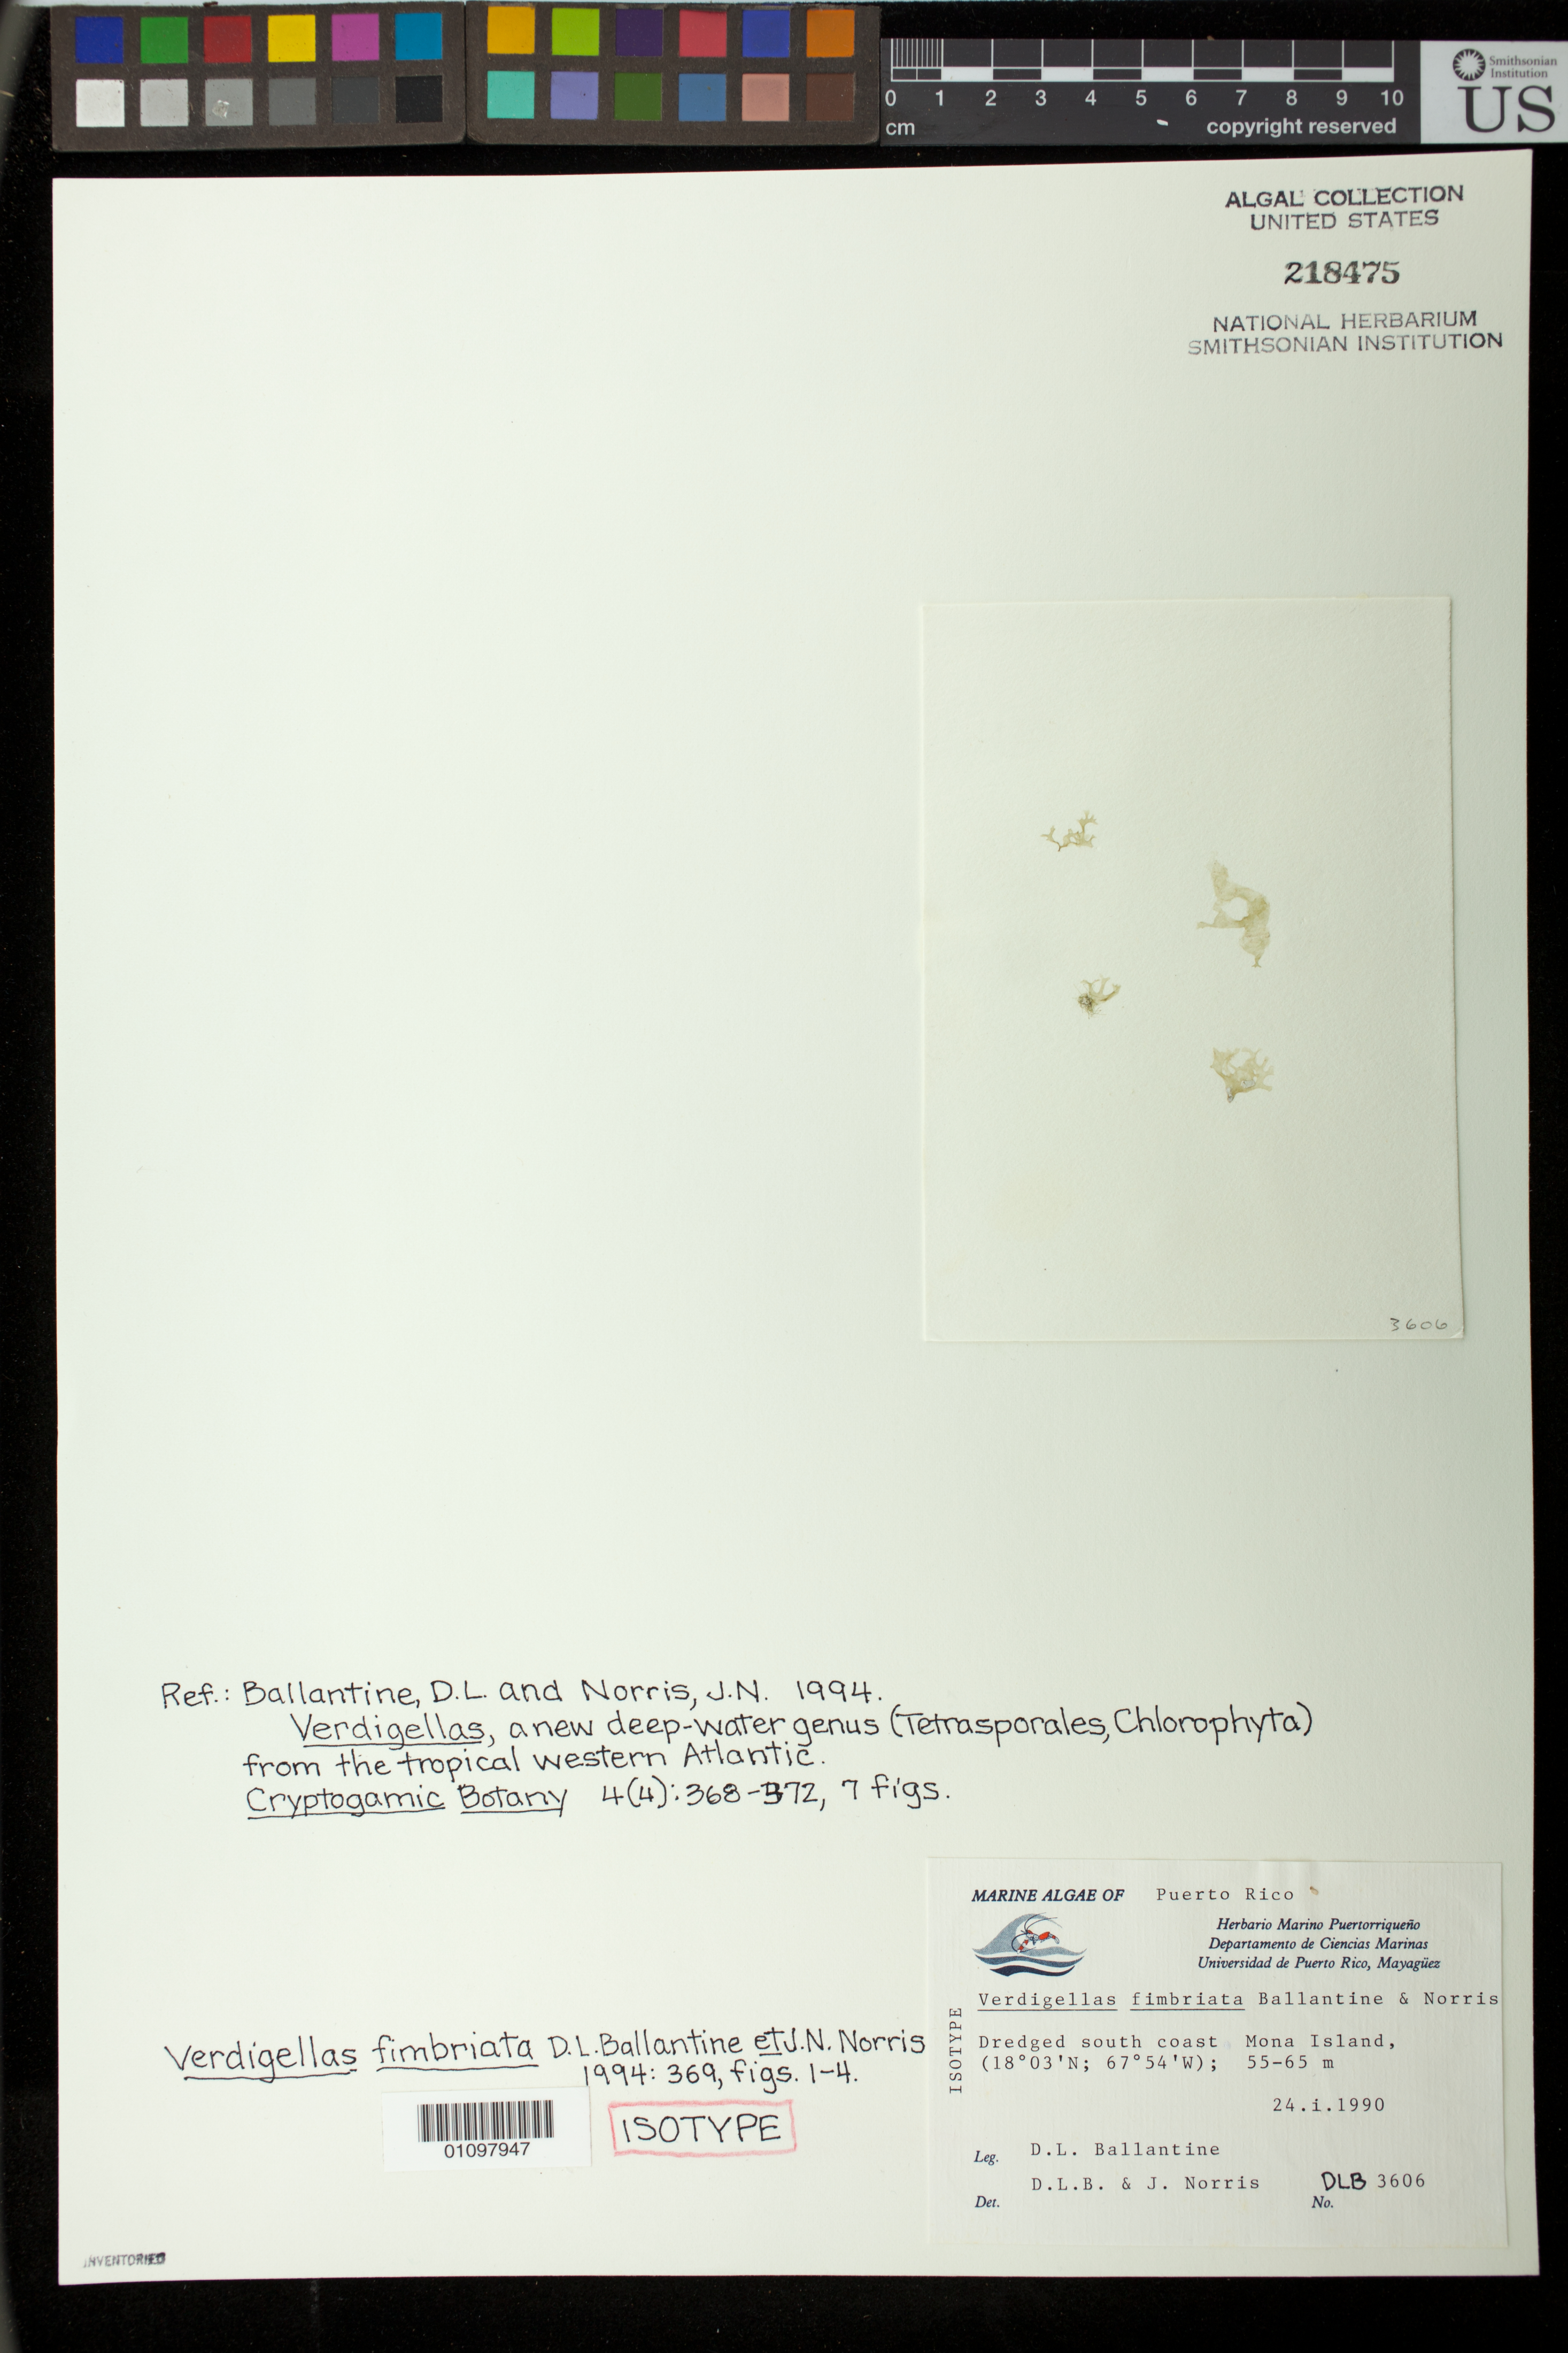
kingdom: Plantae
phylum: Chlorophyta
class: Prasinophyceae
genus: Verdigellas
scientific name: Verdigellas fimbriata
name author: D.L. Ballant. & J.N. Norris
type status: Isotype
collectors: D.L. Ballantine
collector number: DLB 3606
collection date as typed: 24 Jan 1990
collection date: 1990-01-24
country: Puerto Rico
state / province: Mayaguez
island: Isla de Mona (Mona Island)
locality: South coast of island.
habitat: Dredged south coast, 55-65 m.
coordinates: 18 03'N, 67 54'W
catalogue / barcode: US 218475